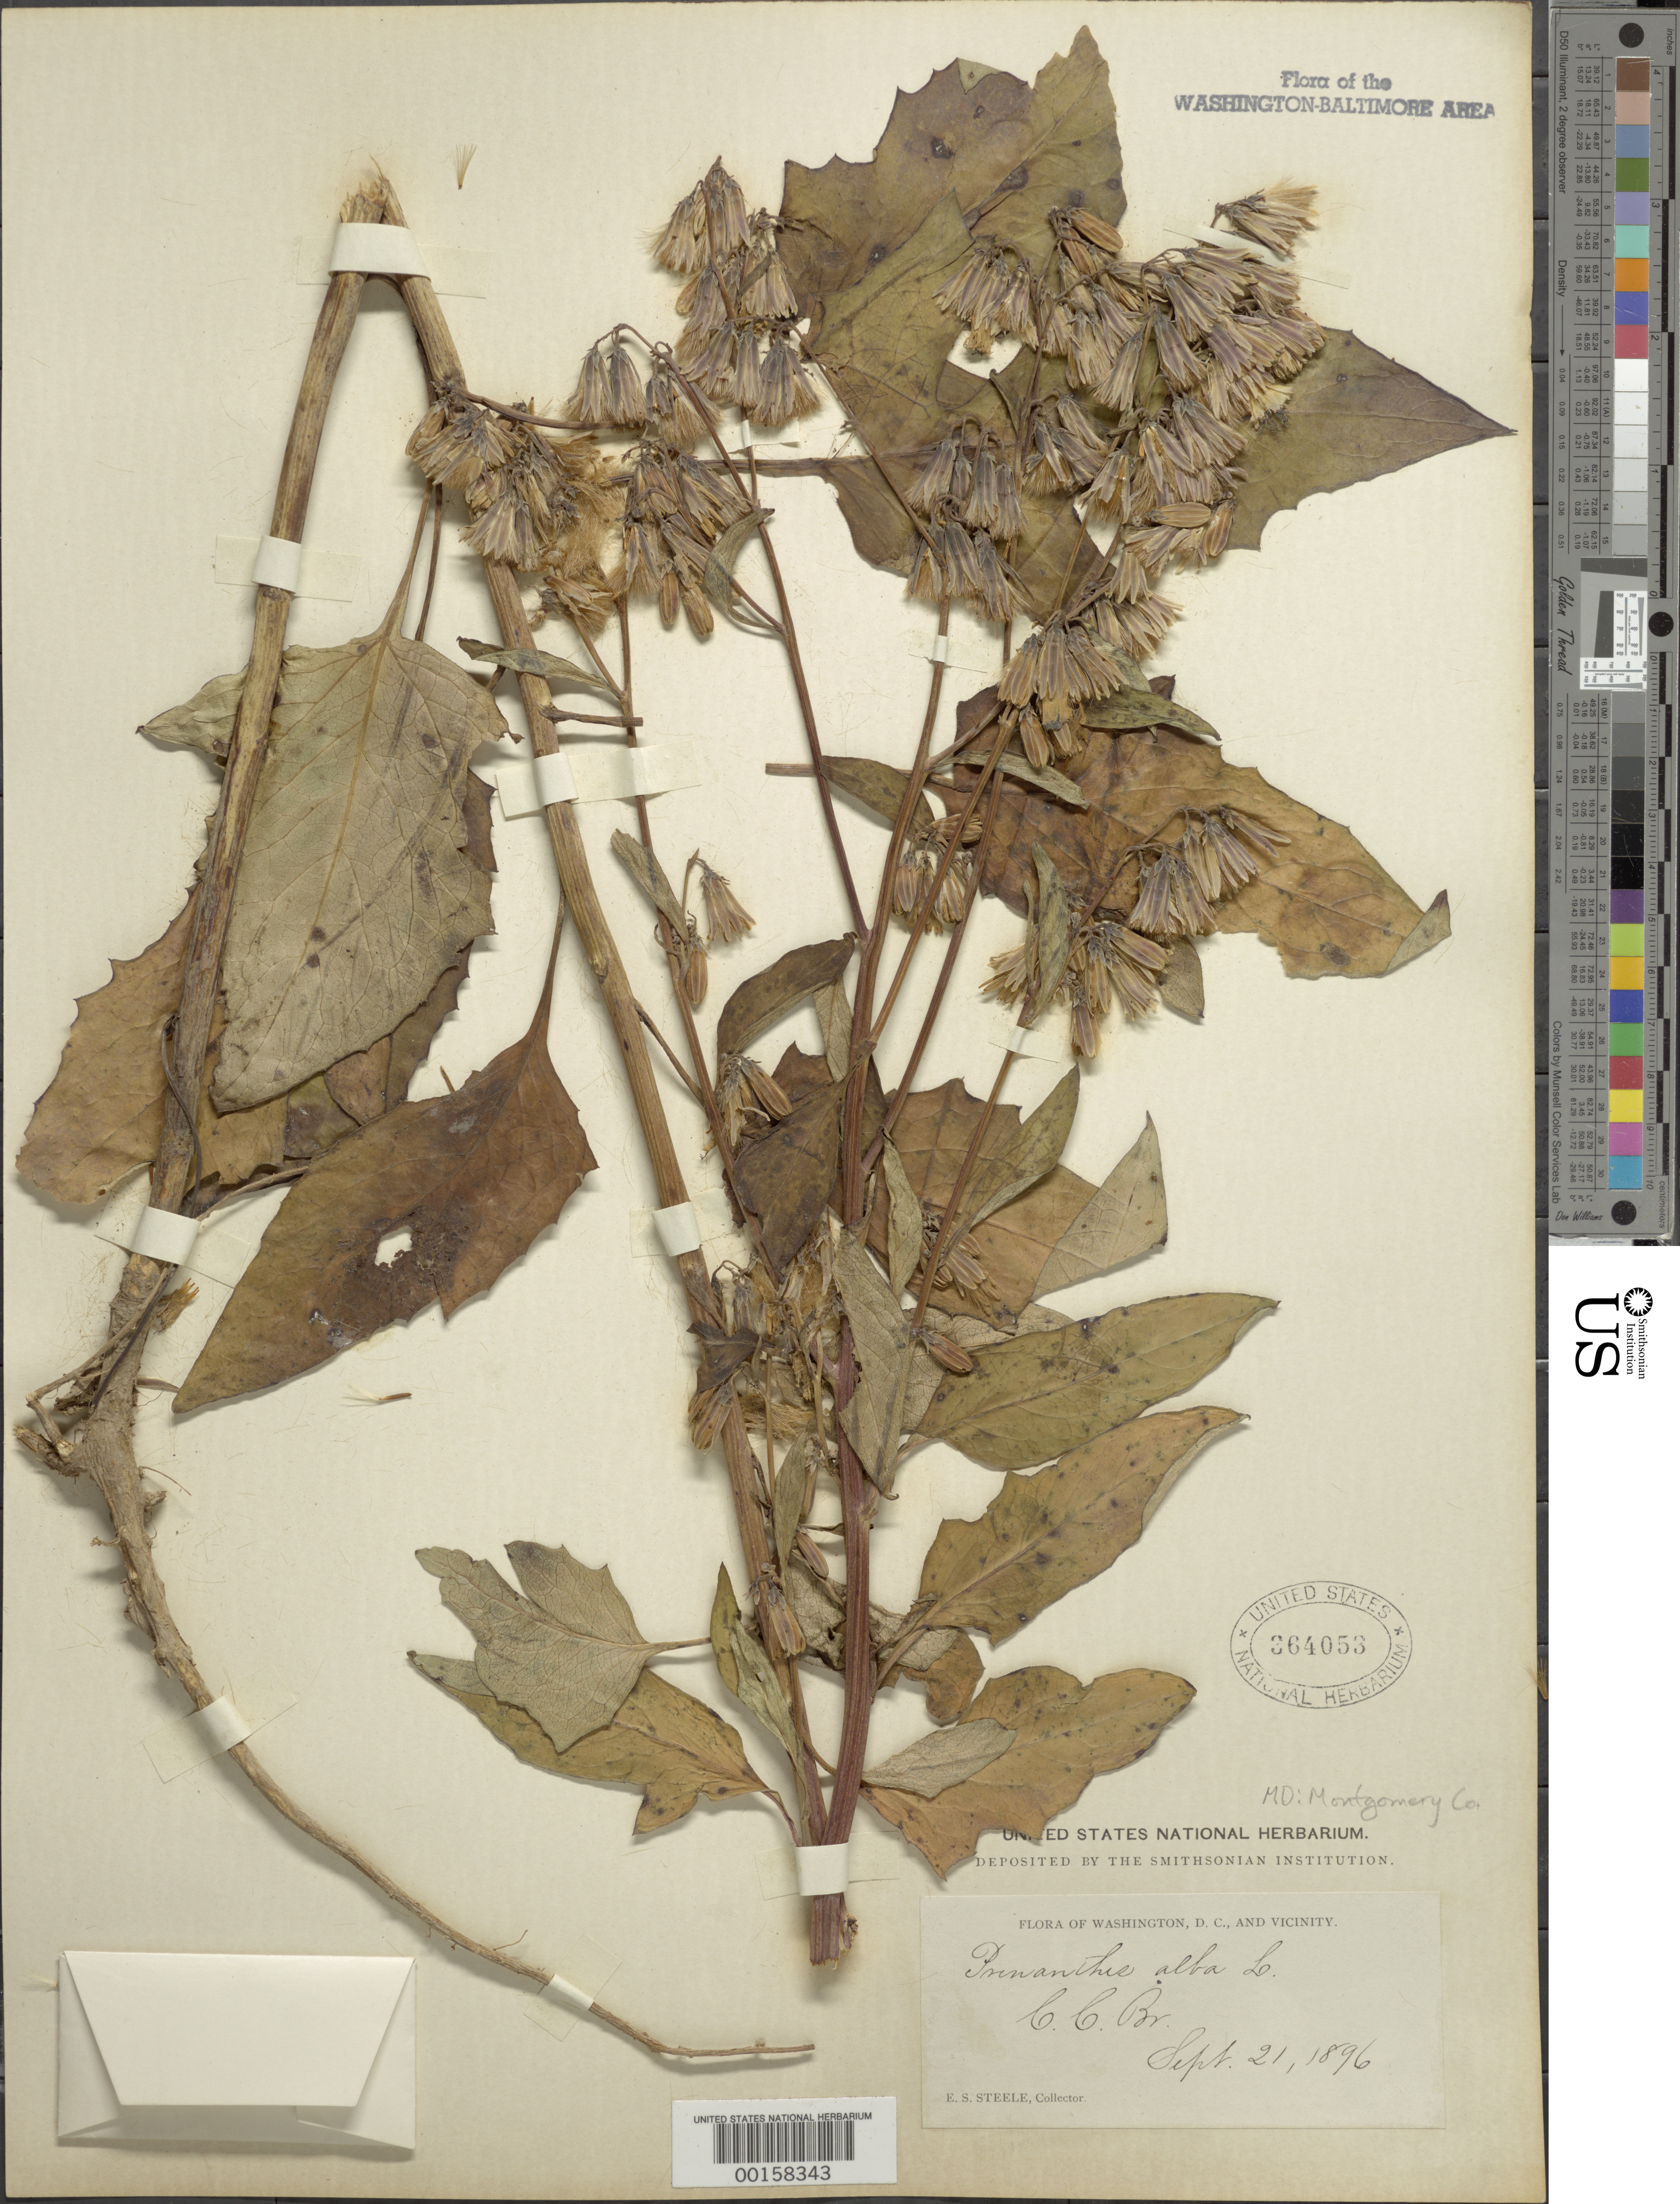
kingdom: Plantae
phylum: Tracheophyta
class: Magnoliopsida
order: Asterales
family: Asteraceae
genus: Nabalus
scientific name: Nabalus albus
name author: (L.) Hook.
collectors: E. Steele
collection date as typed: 21 Sep 1896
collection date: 1896-09-21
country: United States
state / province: District of Columbia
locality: C. C. Bridge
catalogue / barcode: US 364053